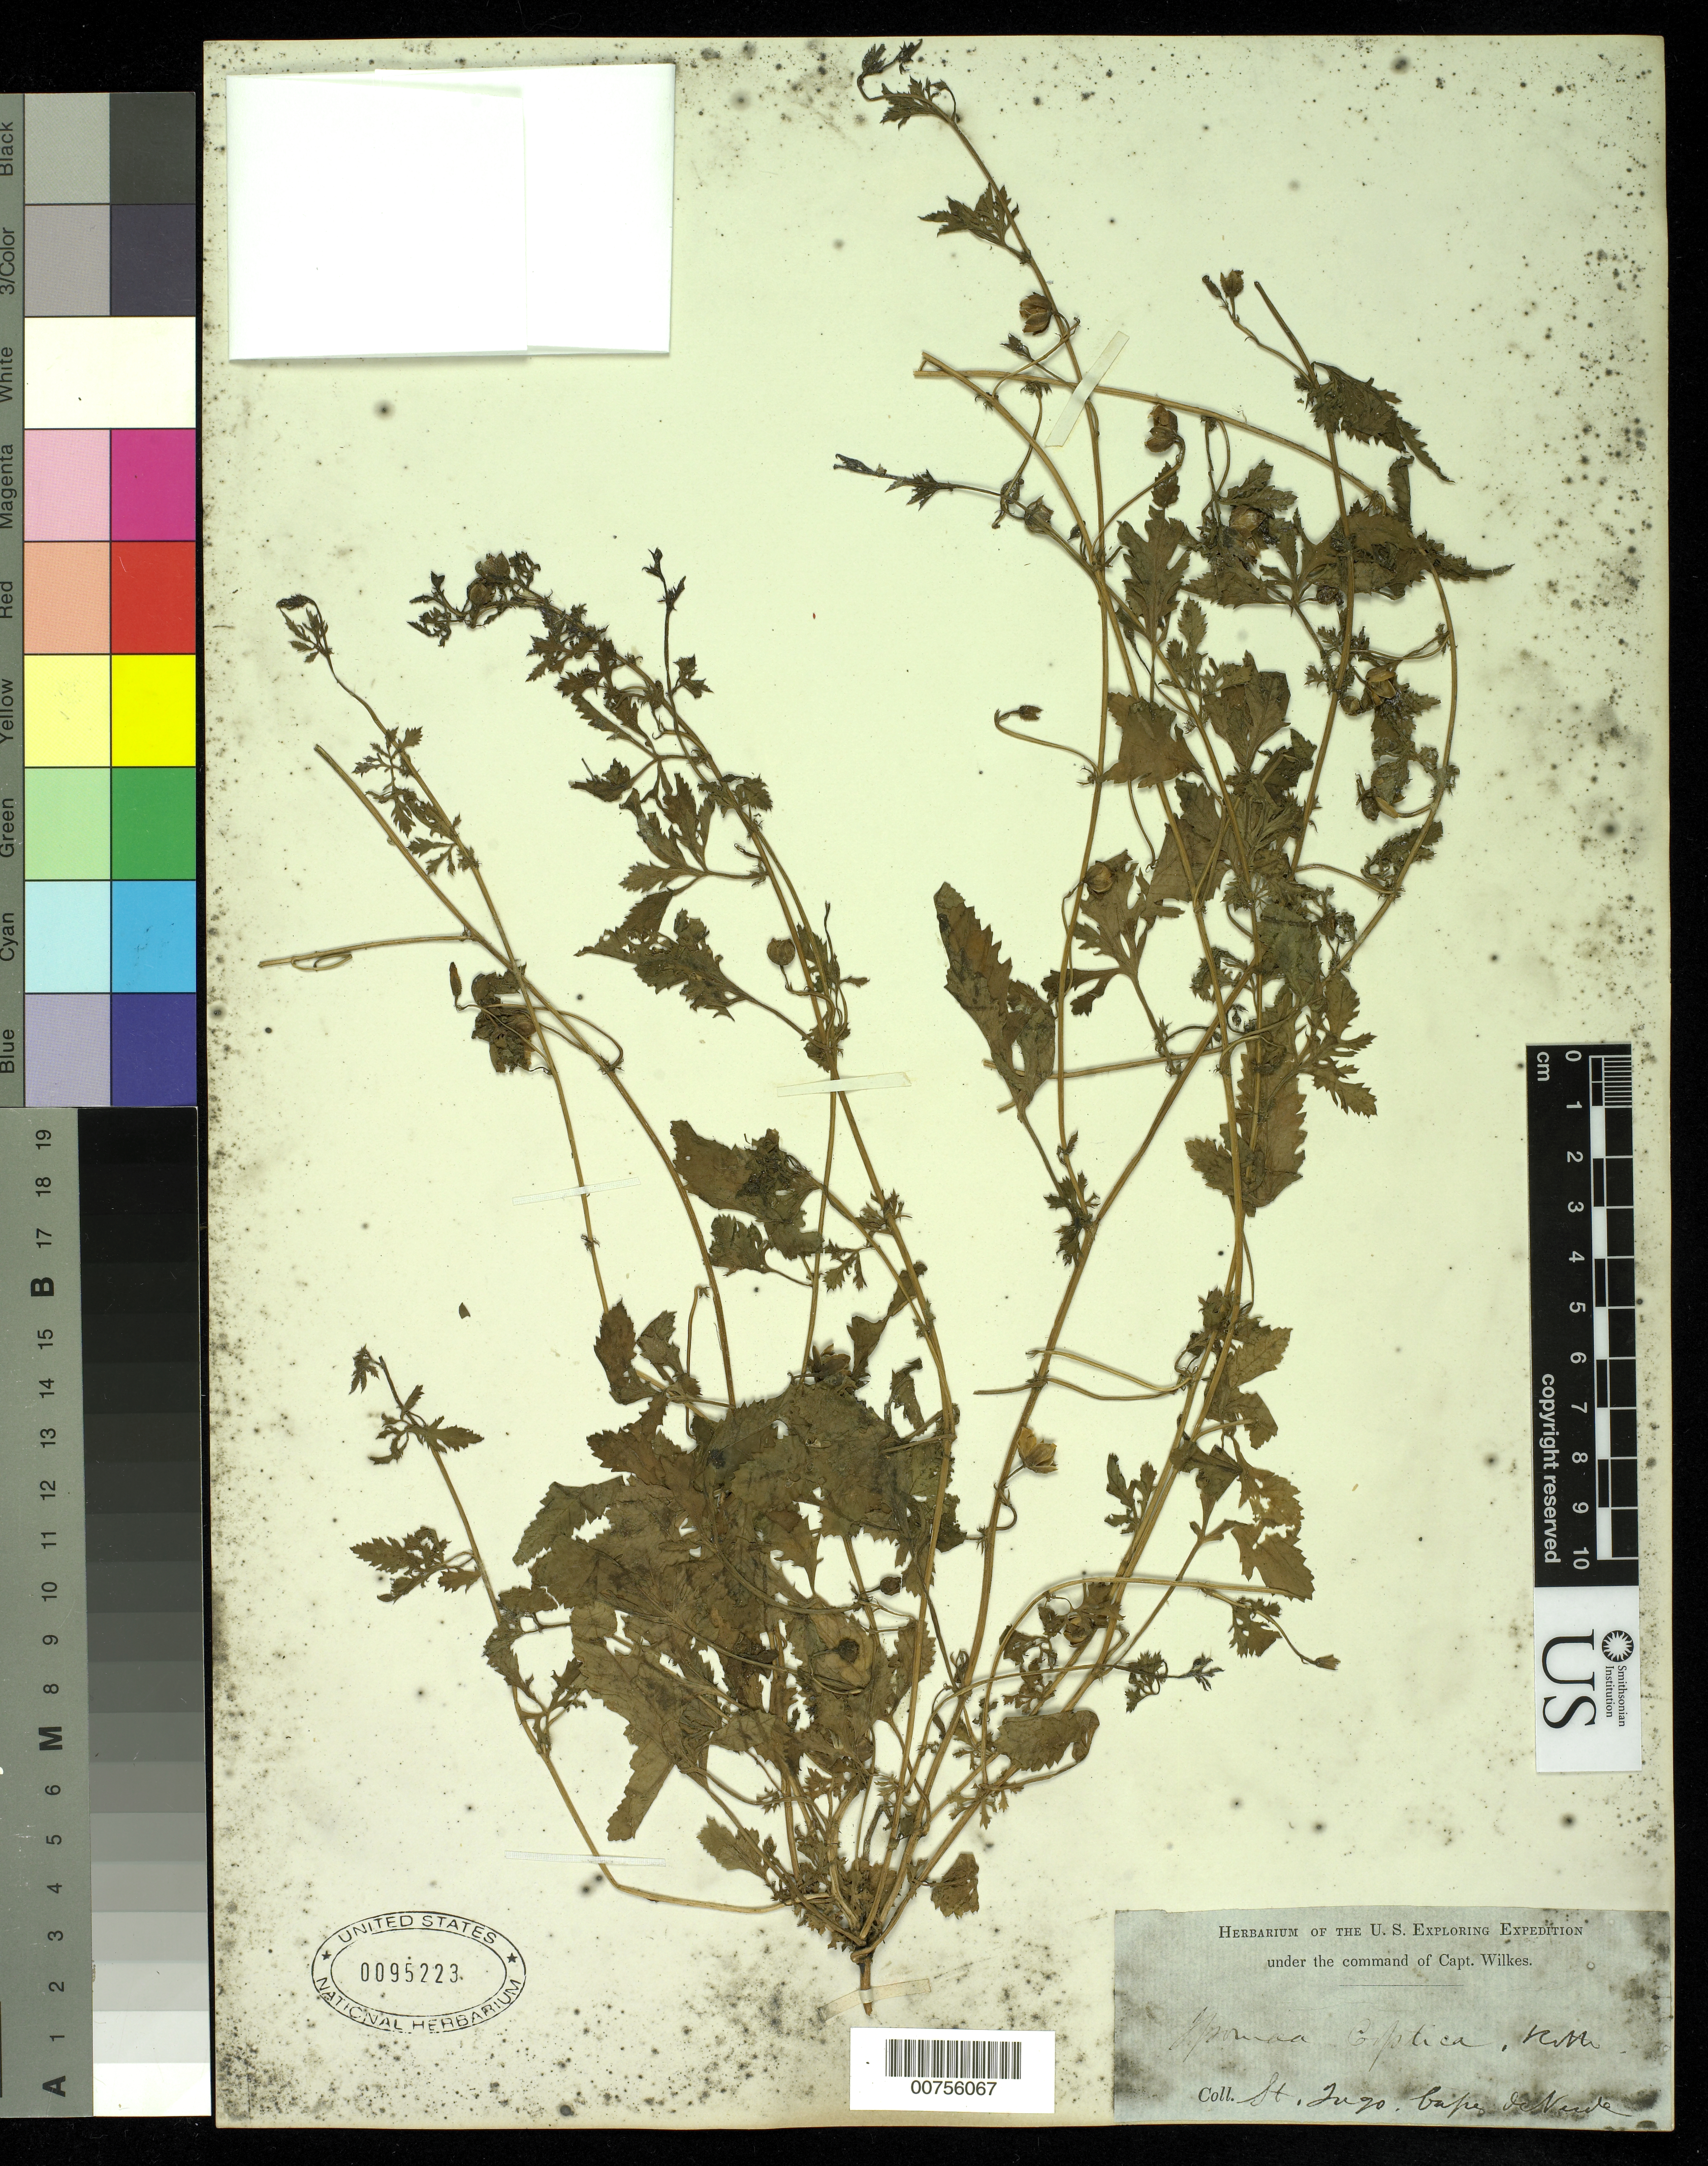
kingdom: Plantae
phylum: Tracheophyta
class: Magnoliopsida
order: Solanales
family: Convolvulaceae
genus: Ipomoea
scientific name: Ipomoea coptica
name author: (L.) Roth ex Roem. & Schult.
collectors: Wilkes Explor. Exped.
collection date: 1838/1842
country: Cape Verde Islands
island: Cape Verde Is.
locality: St. Jago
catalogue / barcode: US 95223